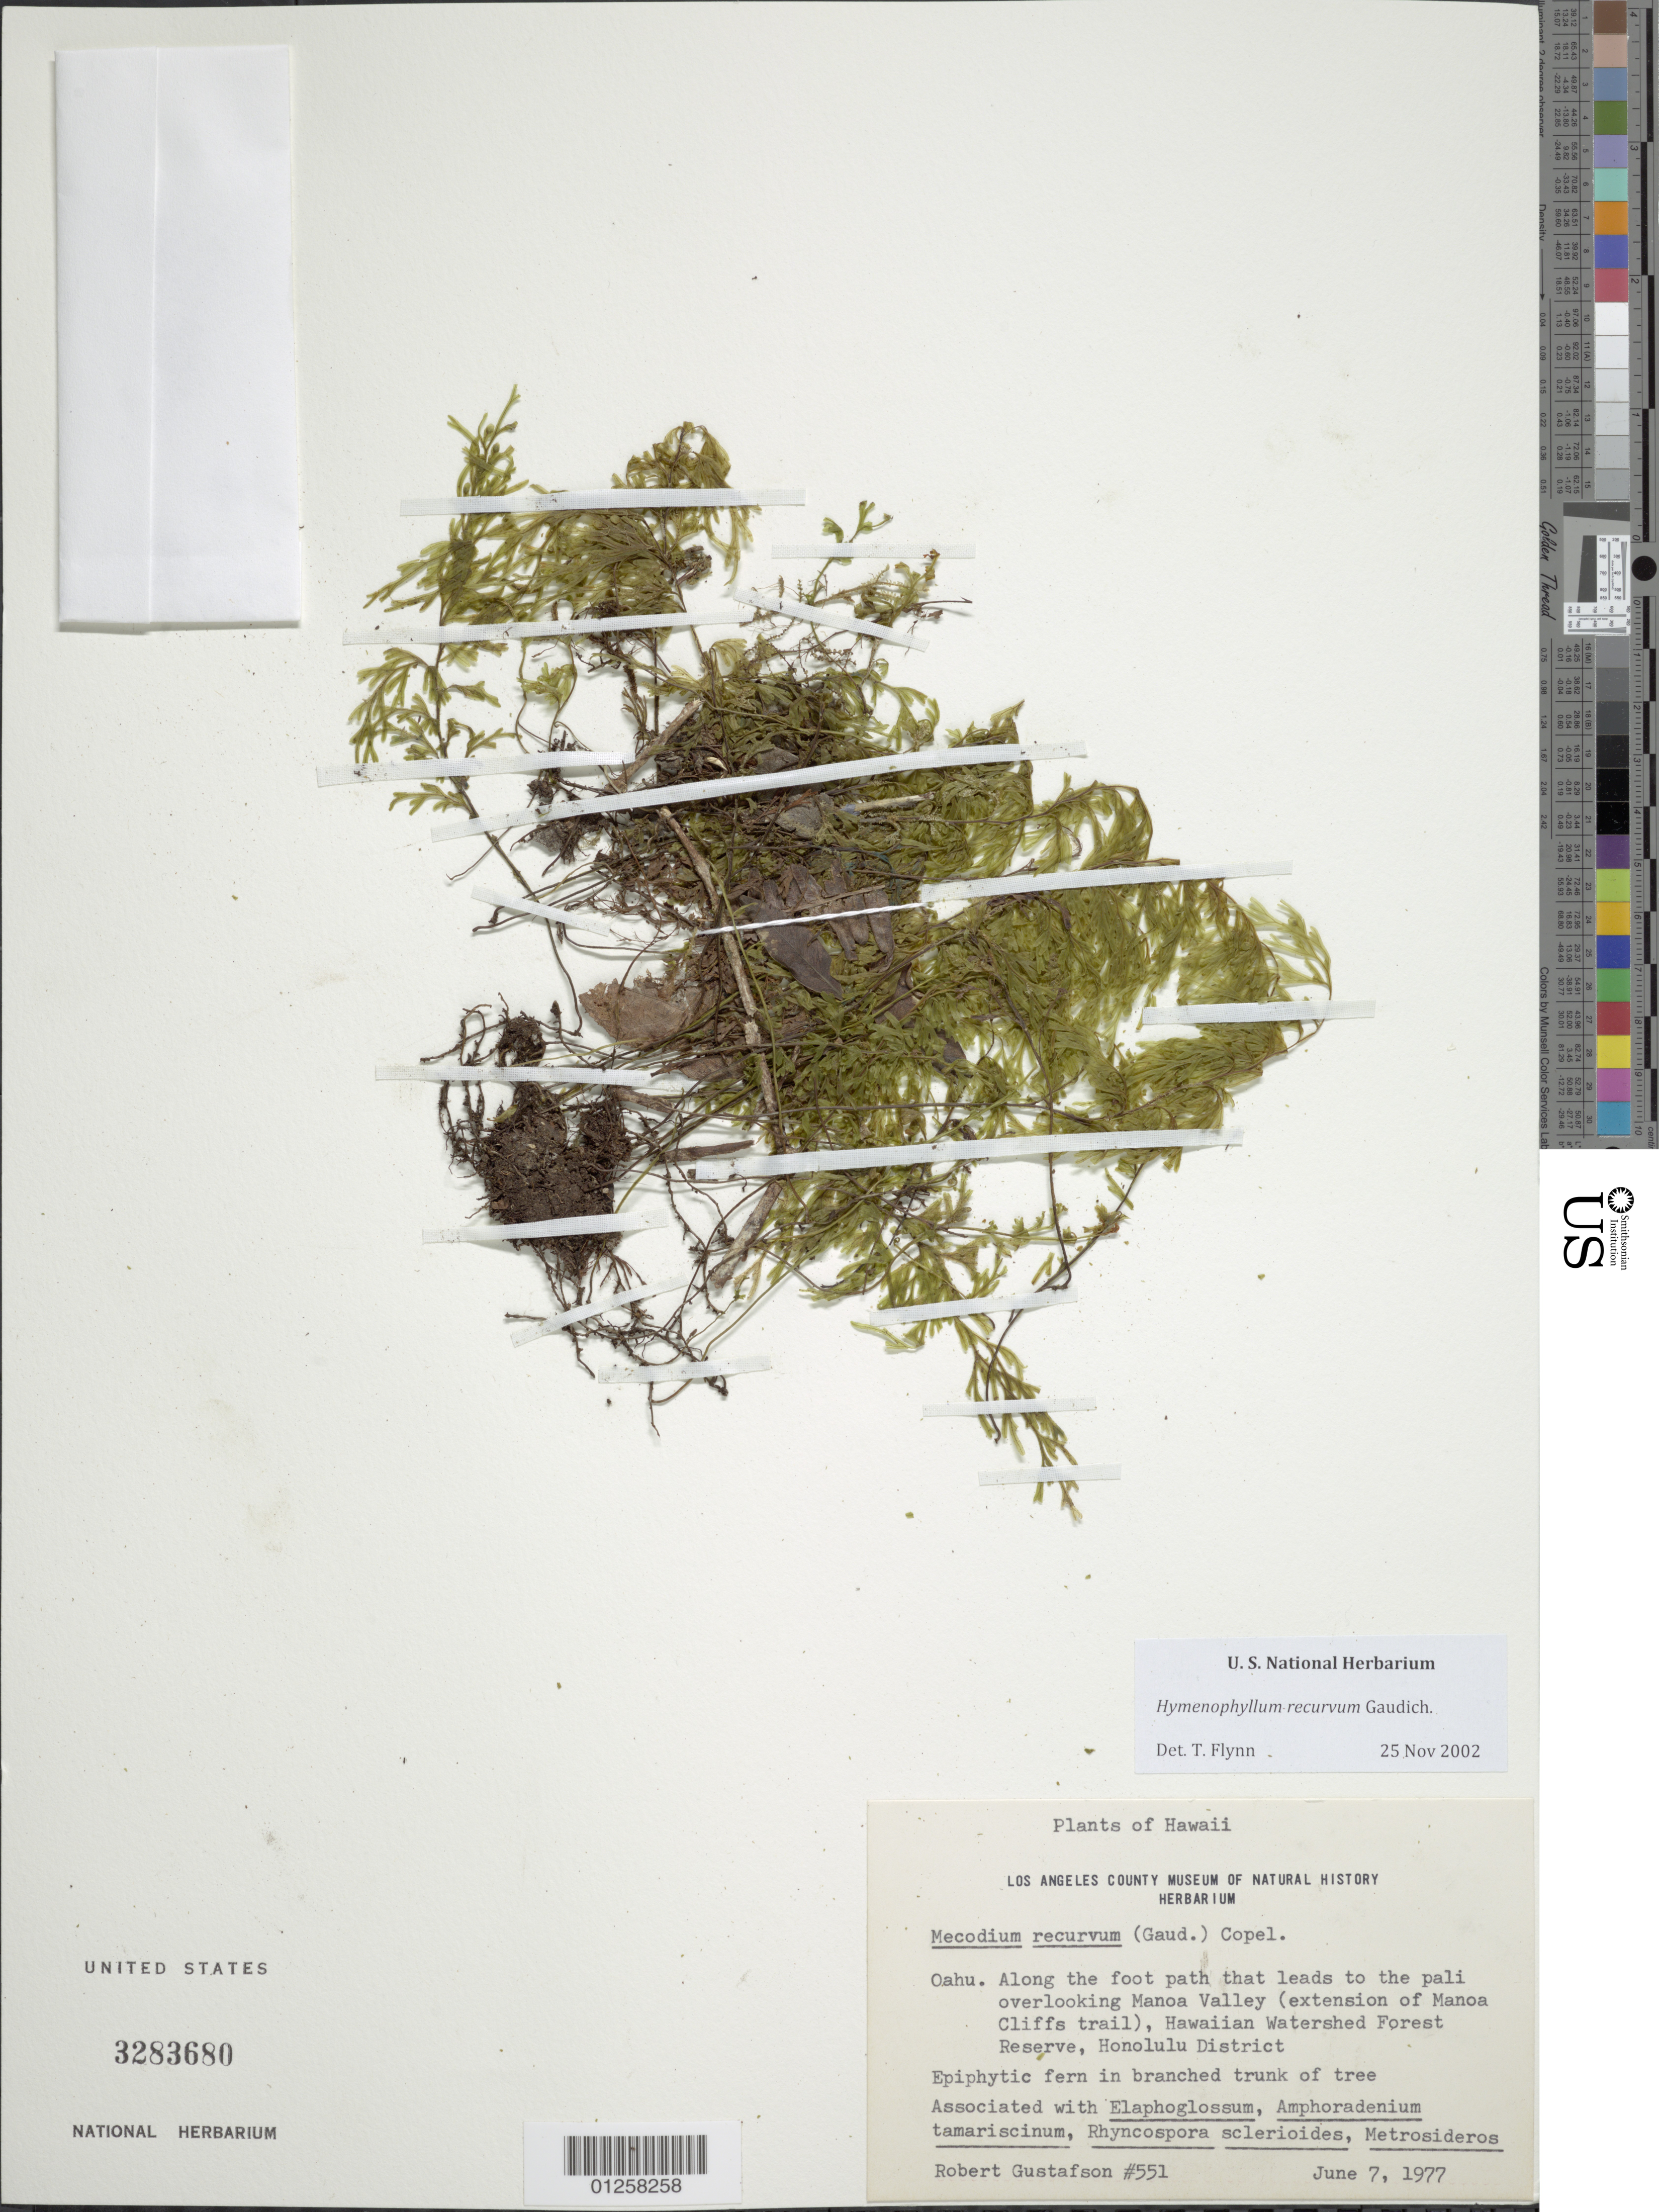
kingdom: Plantae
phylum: Tracheophyta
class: Polypodiopsida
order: Hymenophyllales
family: Hymenophyllaceae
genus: Hymenophyllum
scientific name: Hymenophyllum recurvum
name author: Gaudich.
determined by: Flynn, T.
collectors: R. Gustafson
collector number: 551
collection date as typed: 7 Jun 1977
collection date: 1977-06-07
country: United States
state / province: Hawaii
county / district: Honolulu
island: Oahu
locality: Along foot path leading to the pali overlooking Manoa Valley (extension of the Manoa Cliffs Trail), Hawaiian Watershed Forest Reserve.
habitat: Trunk of tree.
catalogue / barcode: US 3283680